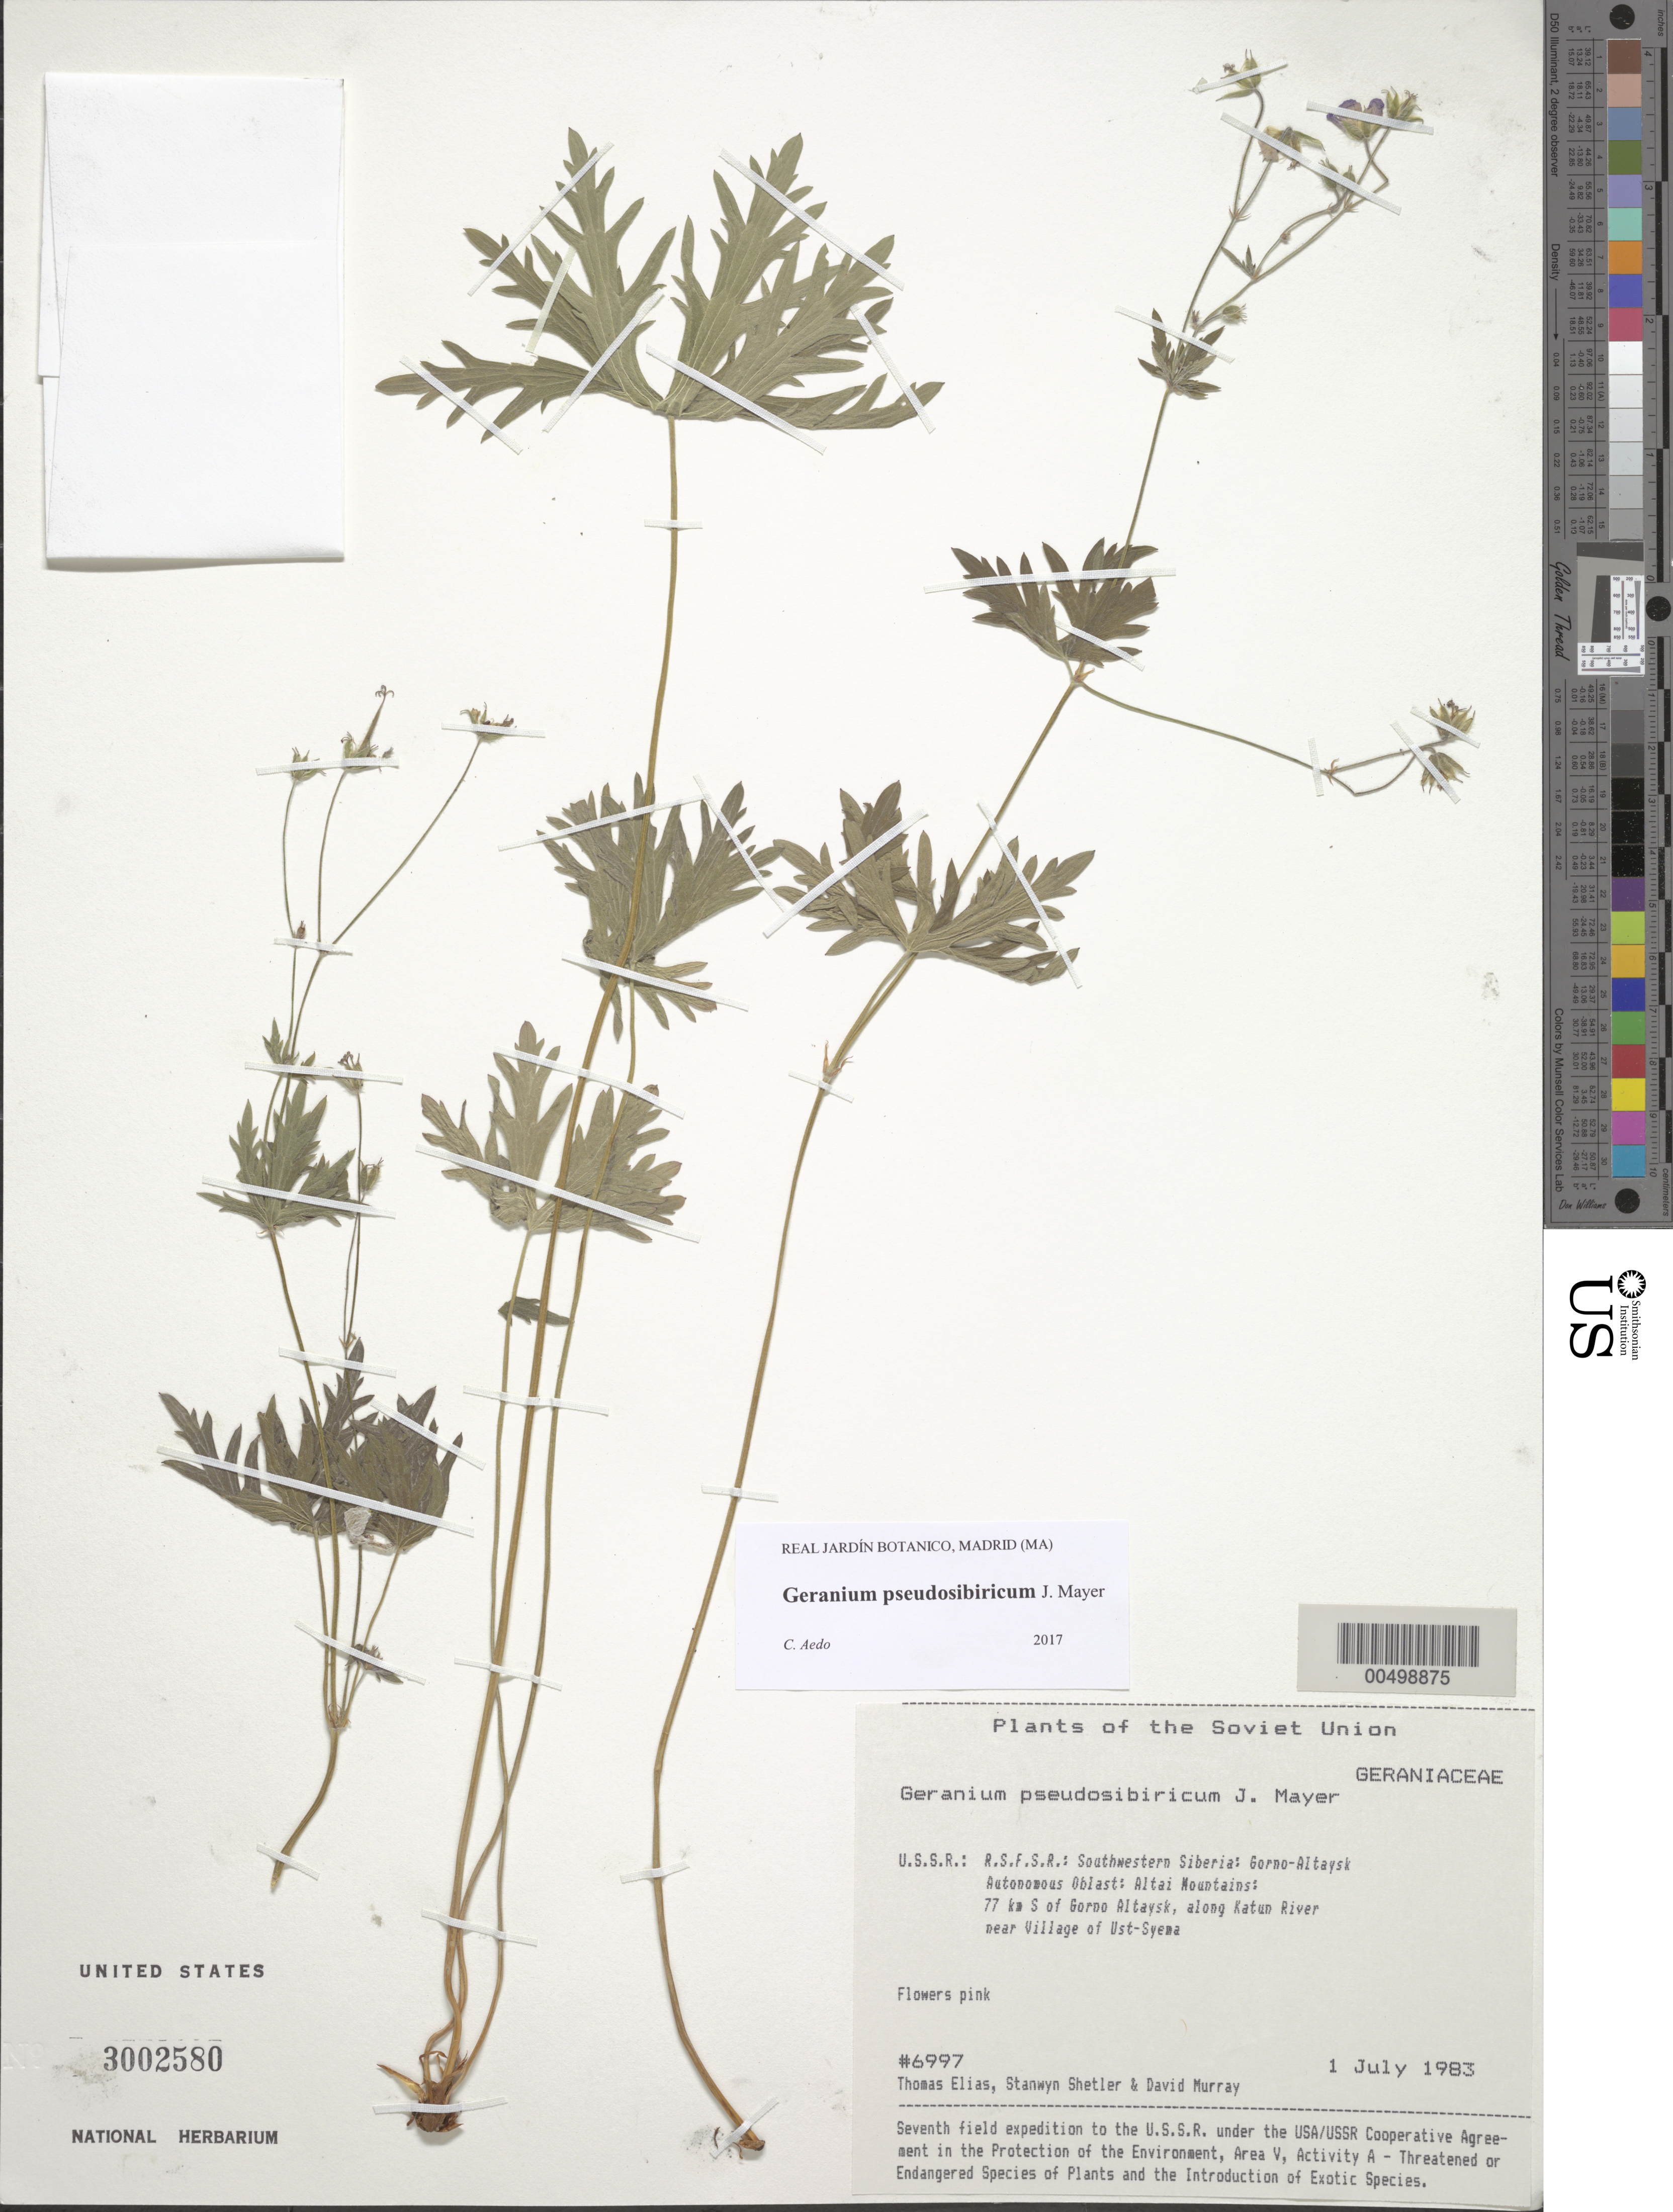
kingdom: Plantae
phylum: Tracheophyta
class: Magnoliopsida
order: Geraniales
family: Geraniaceae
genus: Geranium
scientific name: Geranium pseudosibiricum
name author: J. Mayer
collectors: T. Elias, S. Shetler & D. F. Murray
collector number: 6997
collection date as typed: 01 Jul 1983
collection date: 1983-07-01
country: Russian Federation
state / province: Altai Republic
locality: Altai Mountains, 77 km S of Gorno-Altaysk, along Katun River near Village of Ust-Syema [Sema]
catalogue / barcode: US 3002580